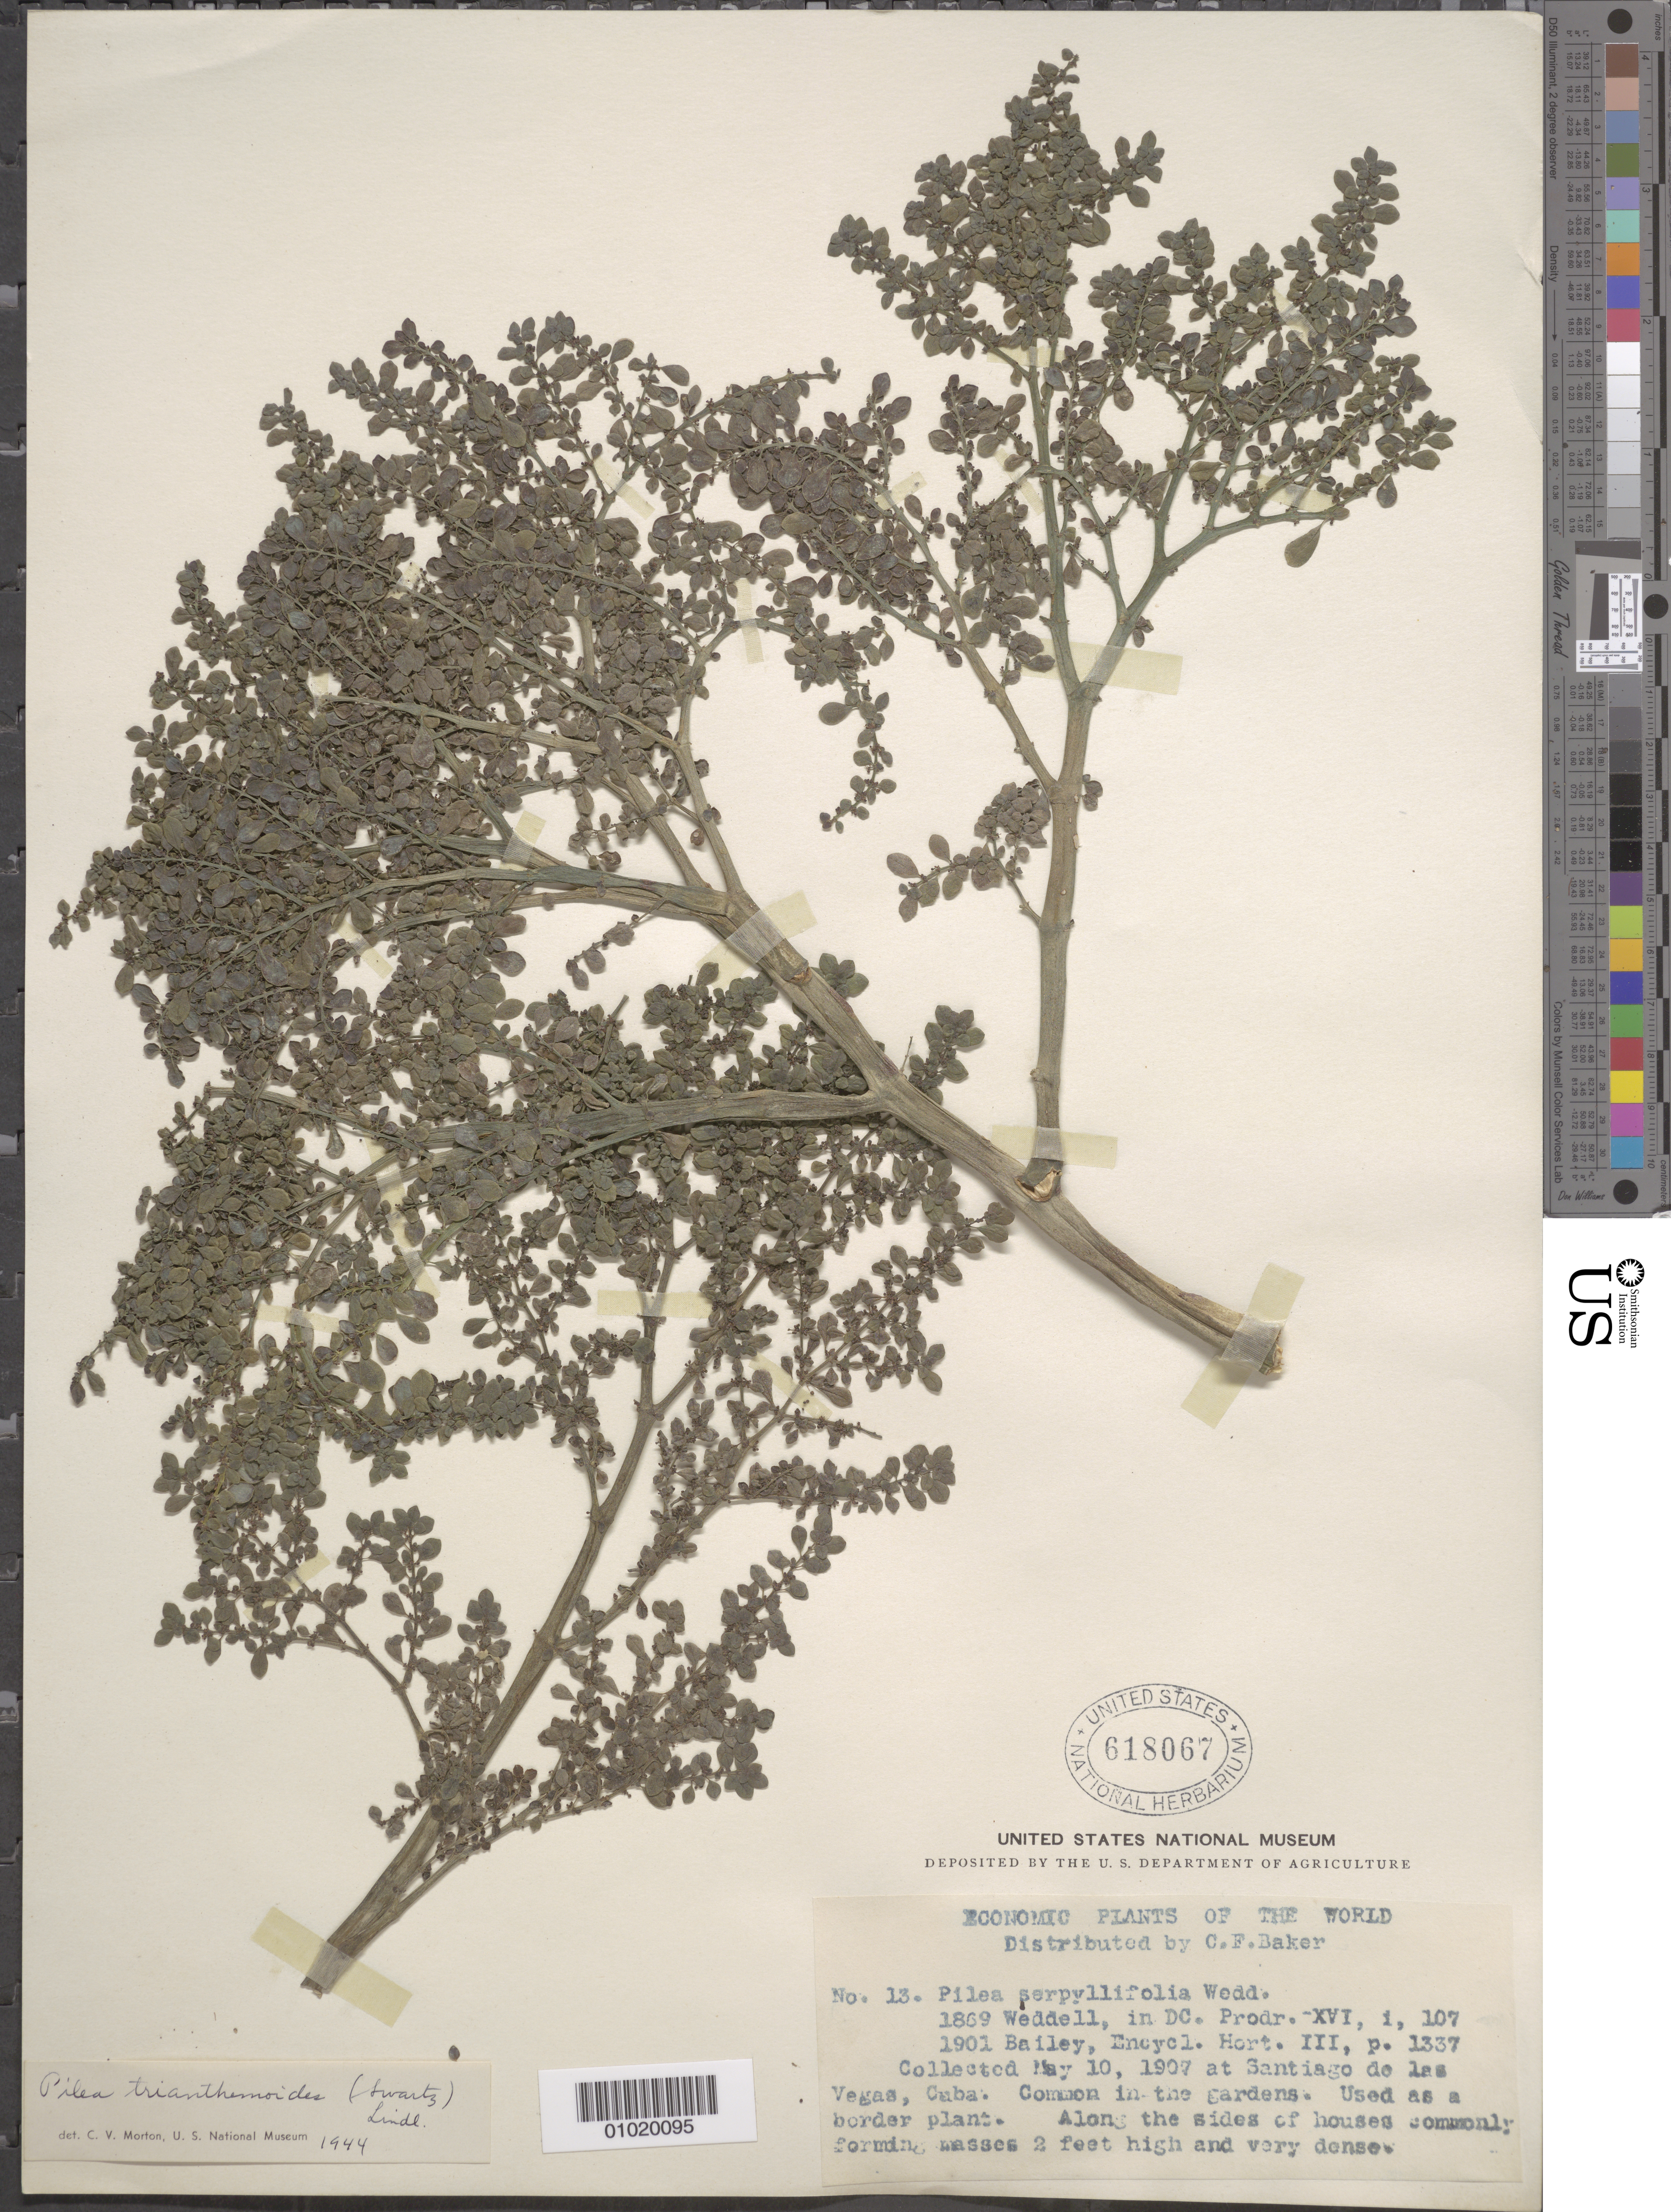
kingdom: Plantae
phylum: Tracheophyta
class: Magnoliopsida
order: Rosales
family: Urticaceae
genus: Pilea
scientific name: Pilea trianthemoides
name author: (Sw.) Lindl.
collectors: C. F. Baker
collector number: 13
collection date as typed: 10 May 1907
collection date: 1907-05-10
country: Cuba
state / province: La Habana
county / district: Municipio Boyeros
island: Cuba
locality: Santiago de las Vegas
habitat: Common in the gardens. Used as a border plant. Along the sides of houses.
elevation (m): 97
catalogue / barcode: US 618067